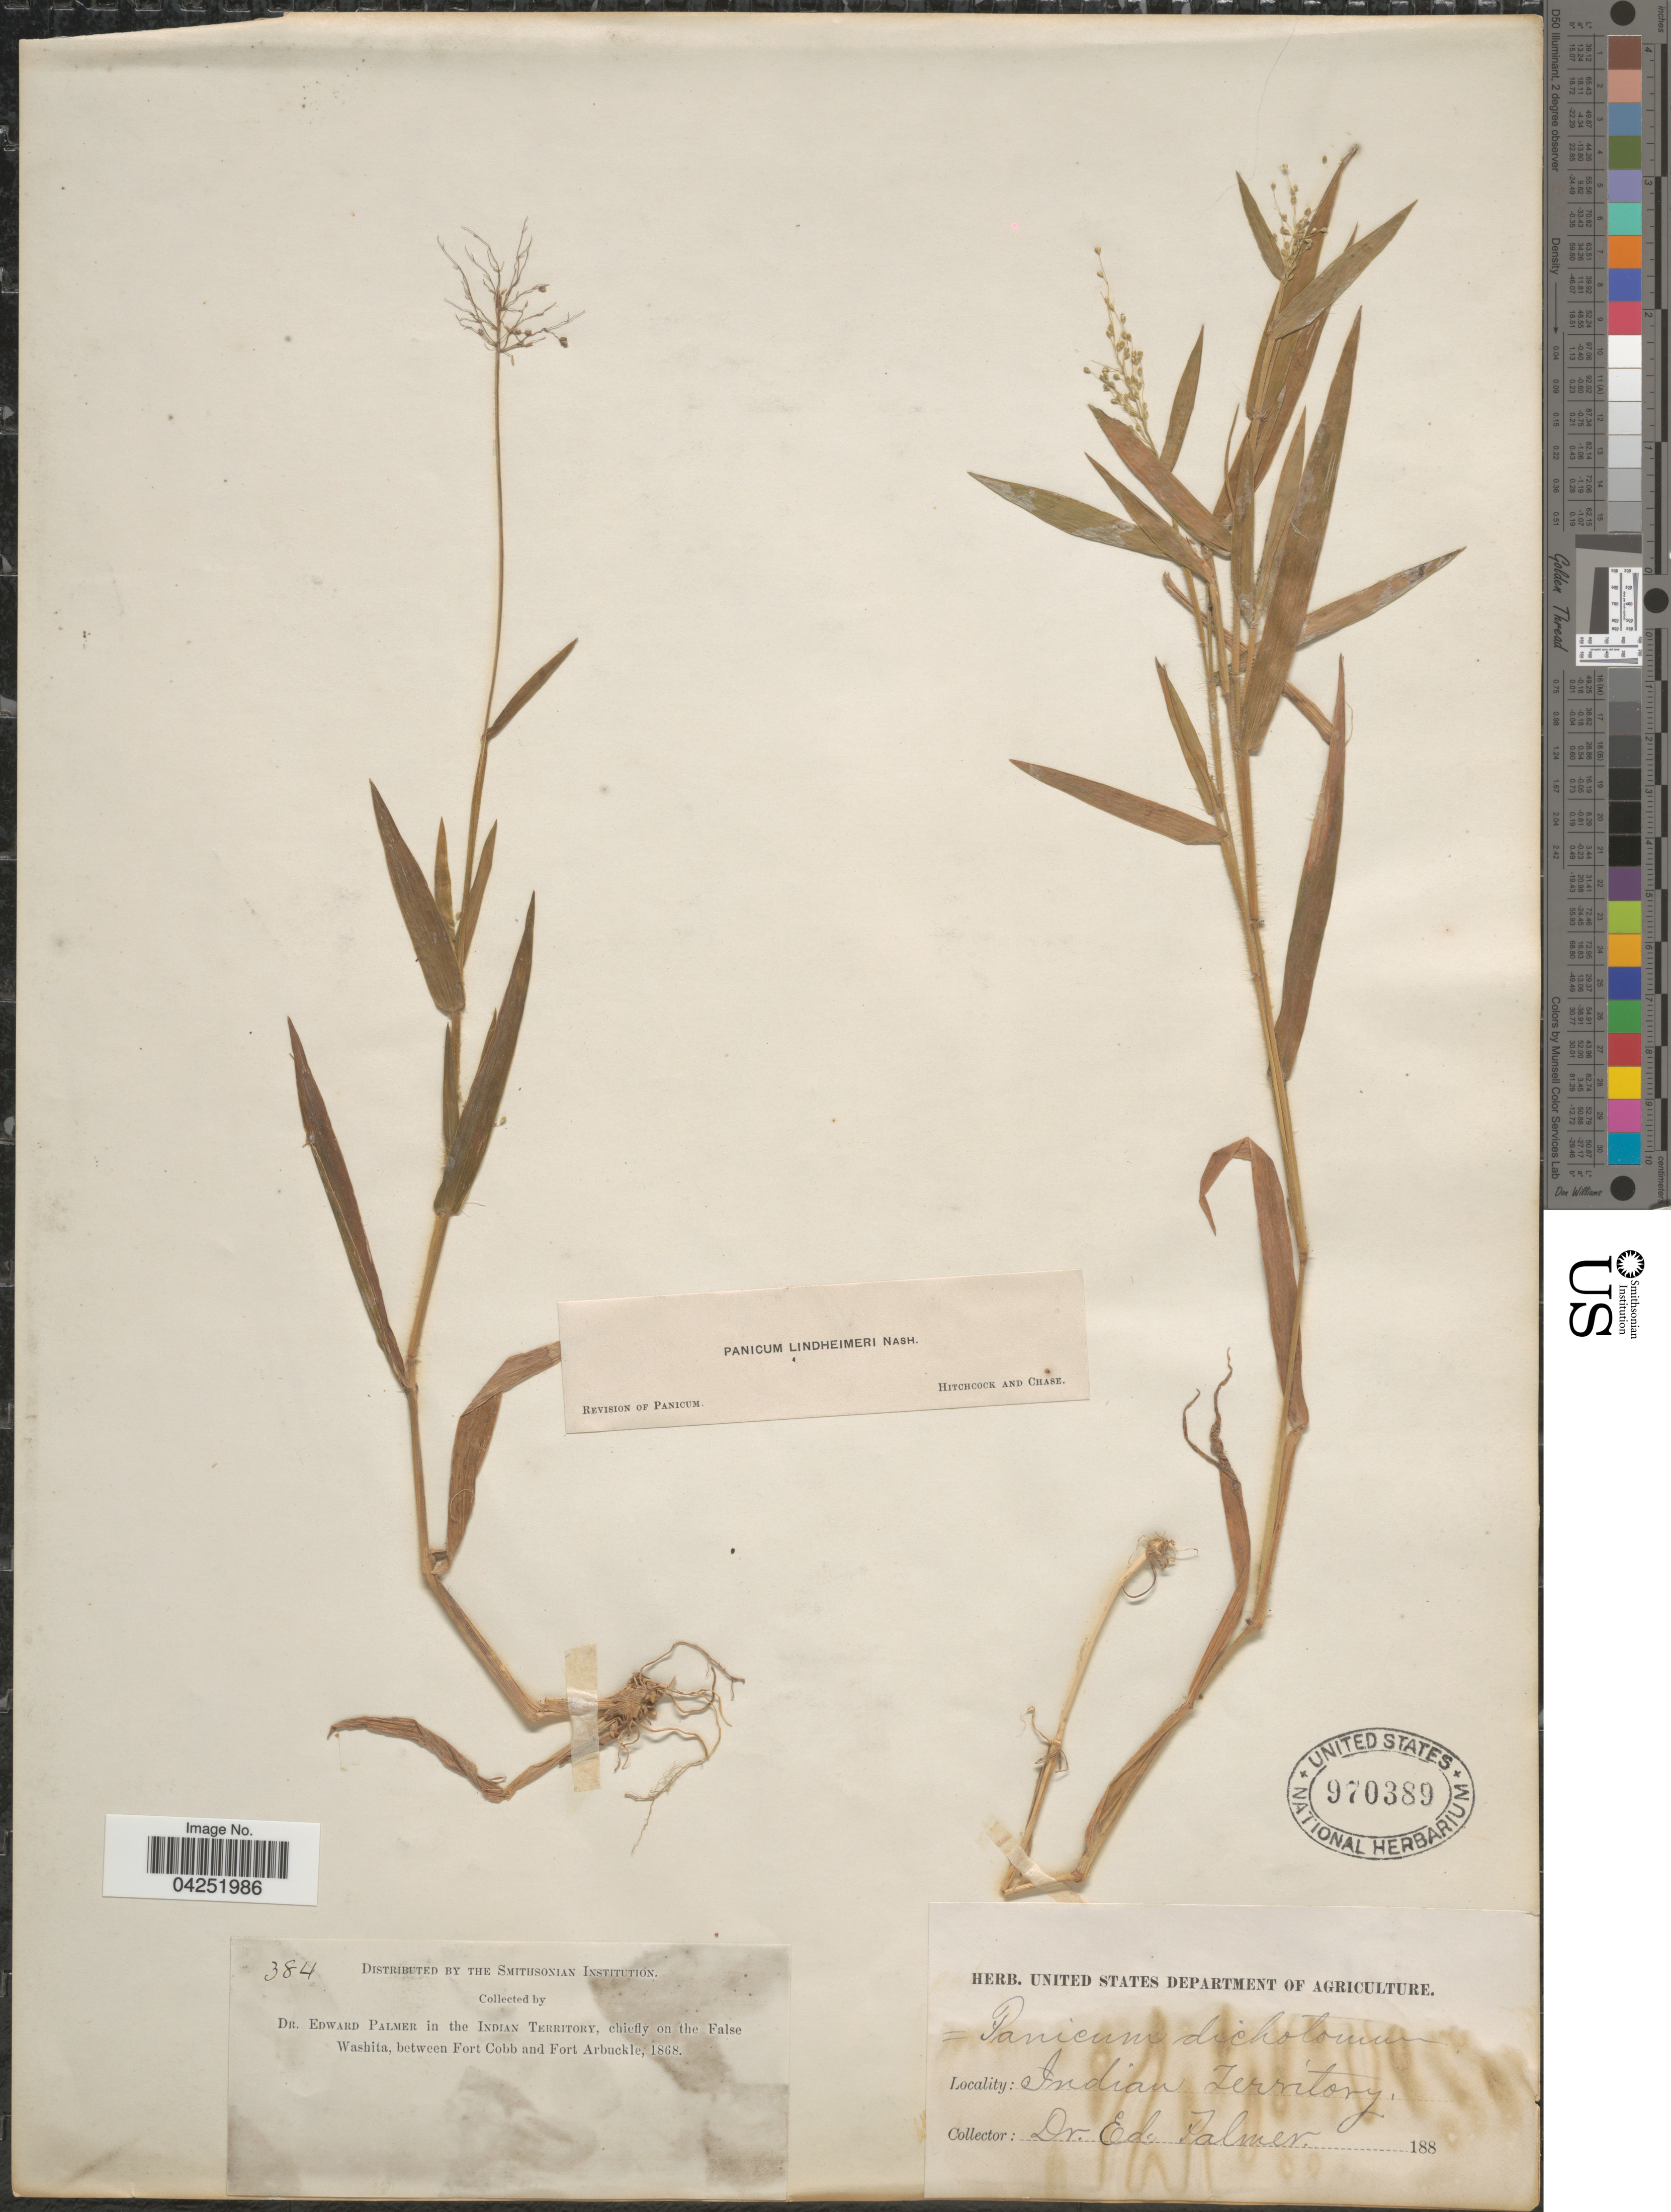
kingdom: Plantae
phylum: Tracheophyta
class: Liliopsida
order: Poales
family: Poaceae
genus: Dichanthelium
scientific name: Dichanthelium acuminatum var. lindheimeri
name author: (Nash) Gould & C.A. Clark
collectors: E. Palmer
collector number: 384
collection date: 1868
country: United States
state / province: Oklahoma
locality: In the Indian Territory, chiefly on the False Washita, between Fort Cobb and Fort Arbuckle.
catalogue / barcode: US 970389